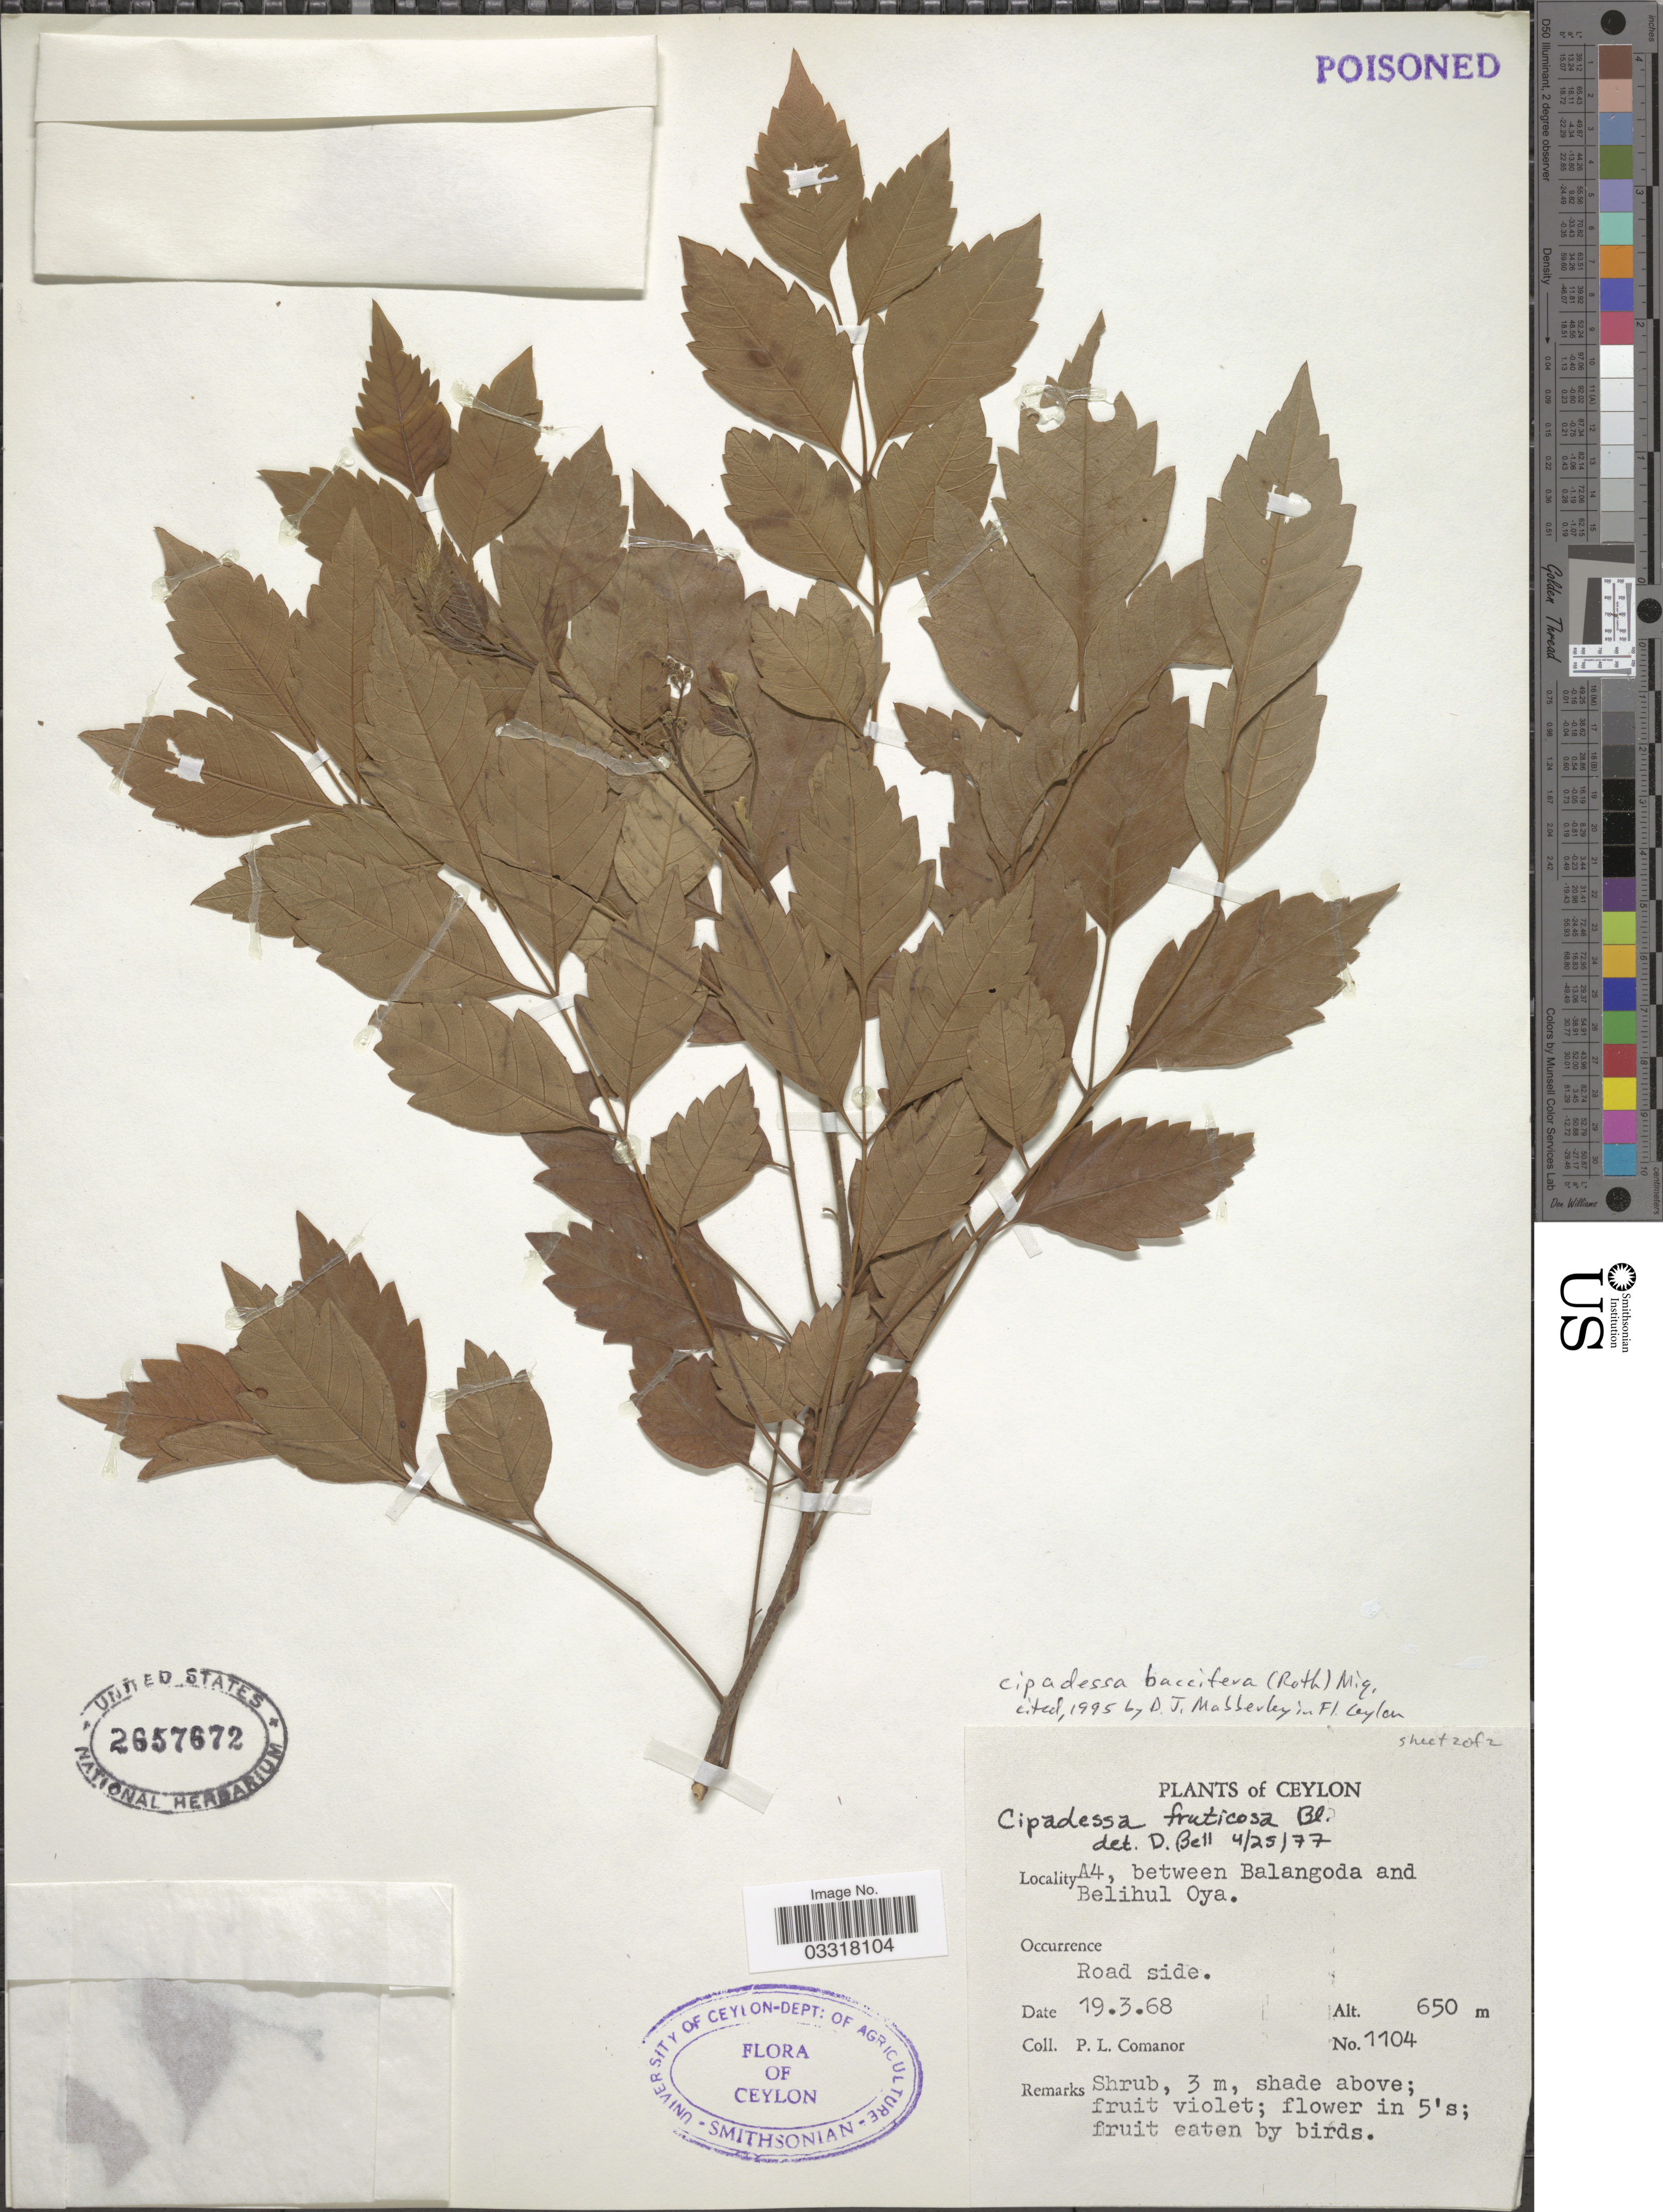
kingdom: Plantae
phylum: Tracheophyta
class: Magnoliopsida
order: Sapindales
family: Meliaceae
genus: Cipadessa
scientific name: Cipadessa baccifera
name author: Miq.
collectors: P. Comanor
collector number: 1104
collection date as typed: Transcribed d/m/y: 19/3/68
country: Sri Lanka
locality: Ceylon. A4, between Balangoda and Belihul Oya.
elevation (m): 650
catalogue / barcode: US 2657672